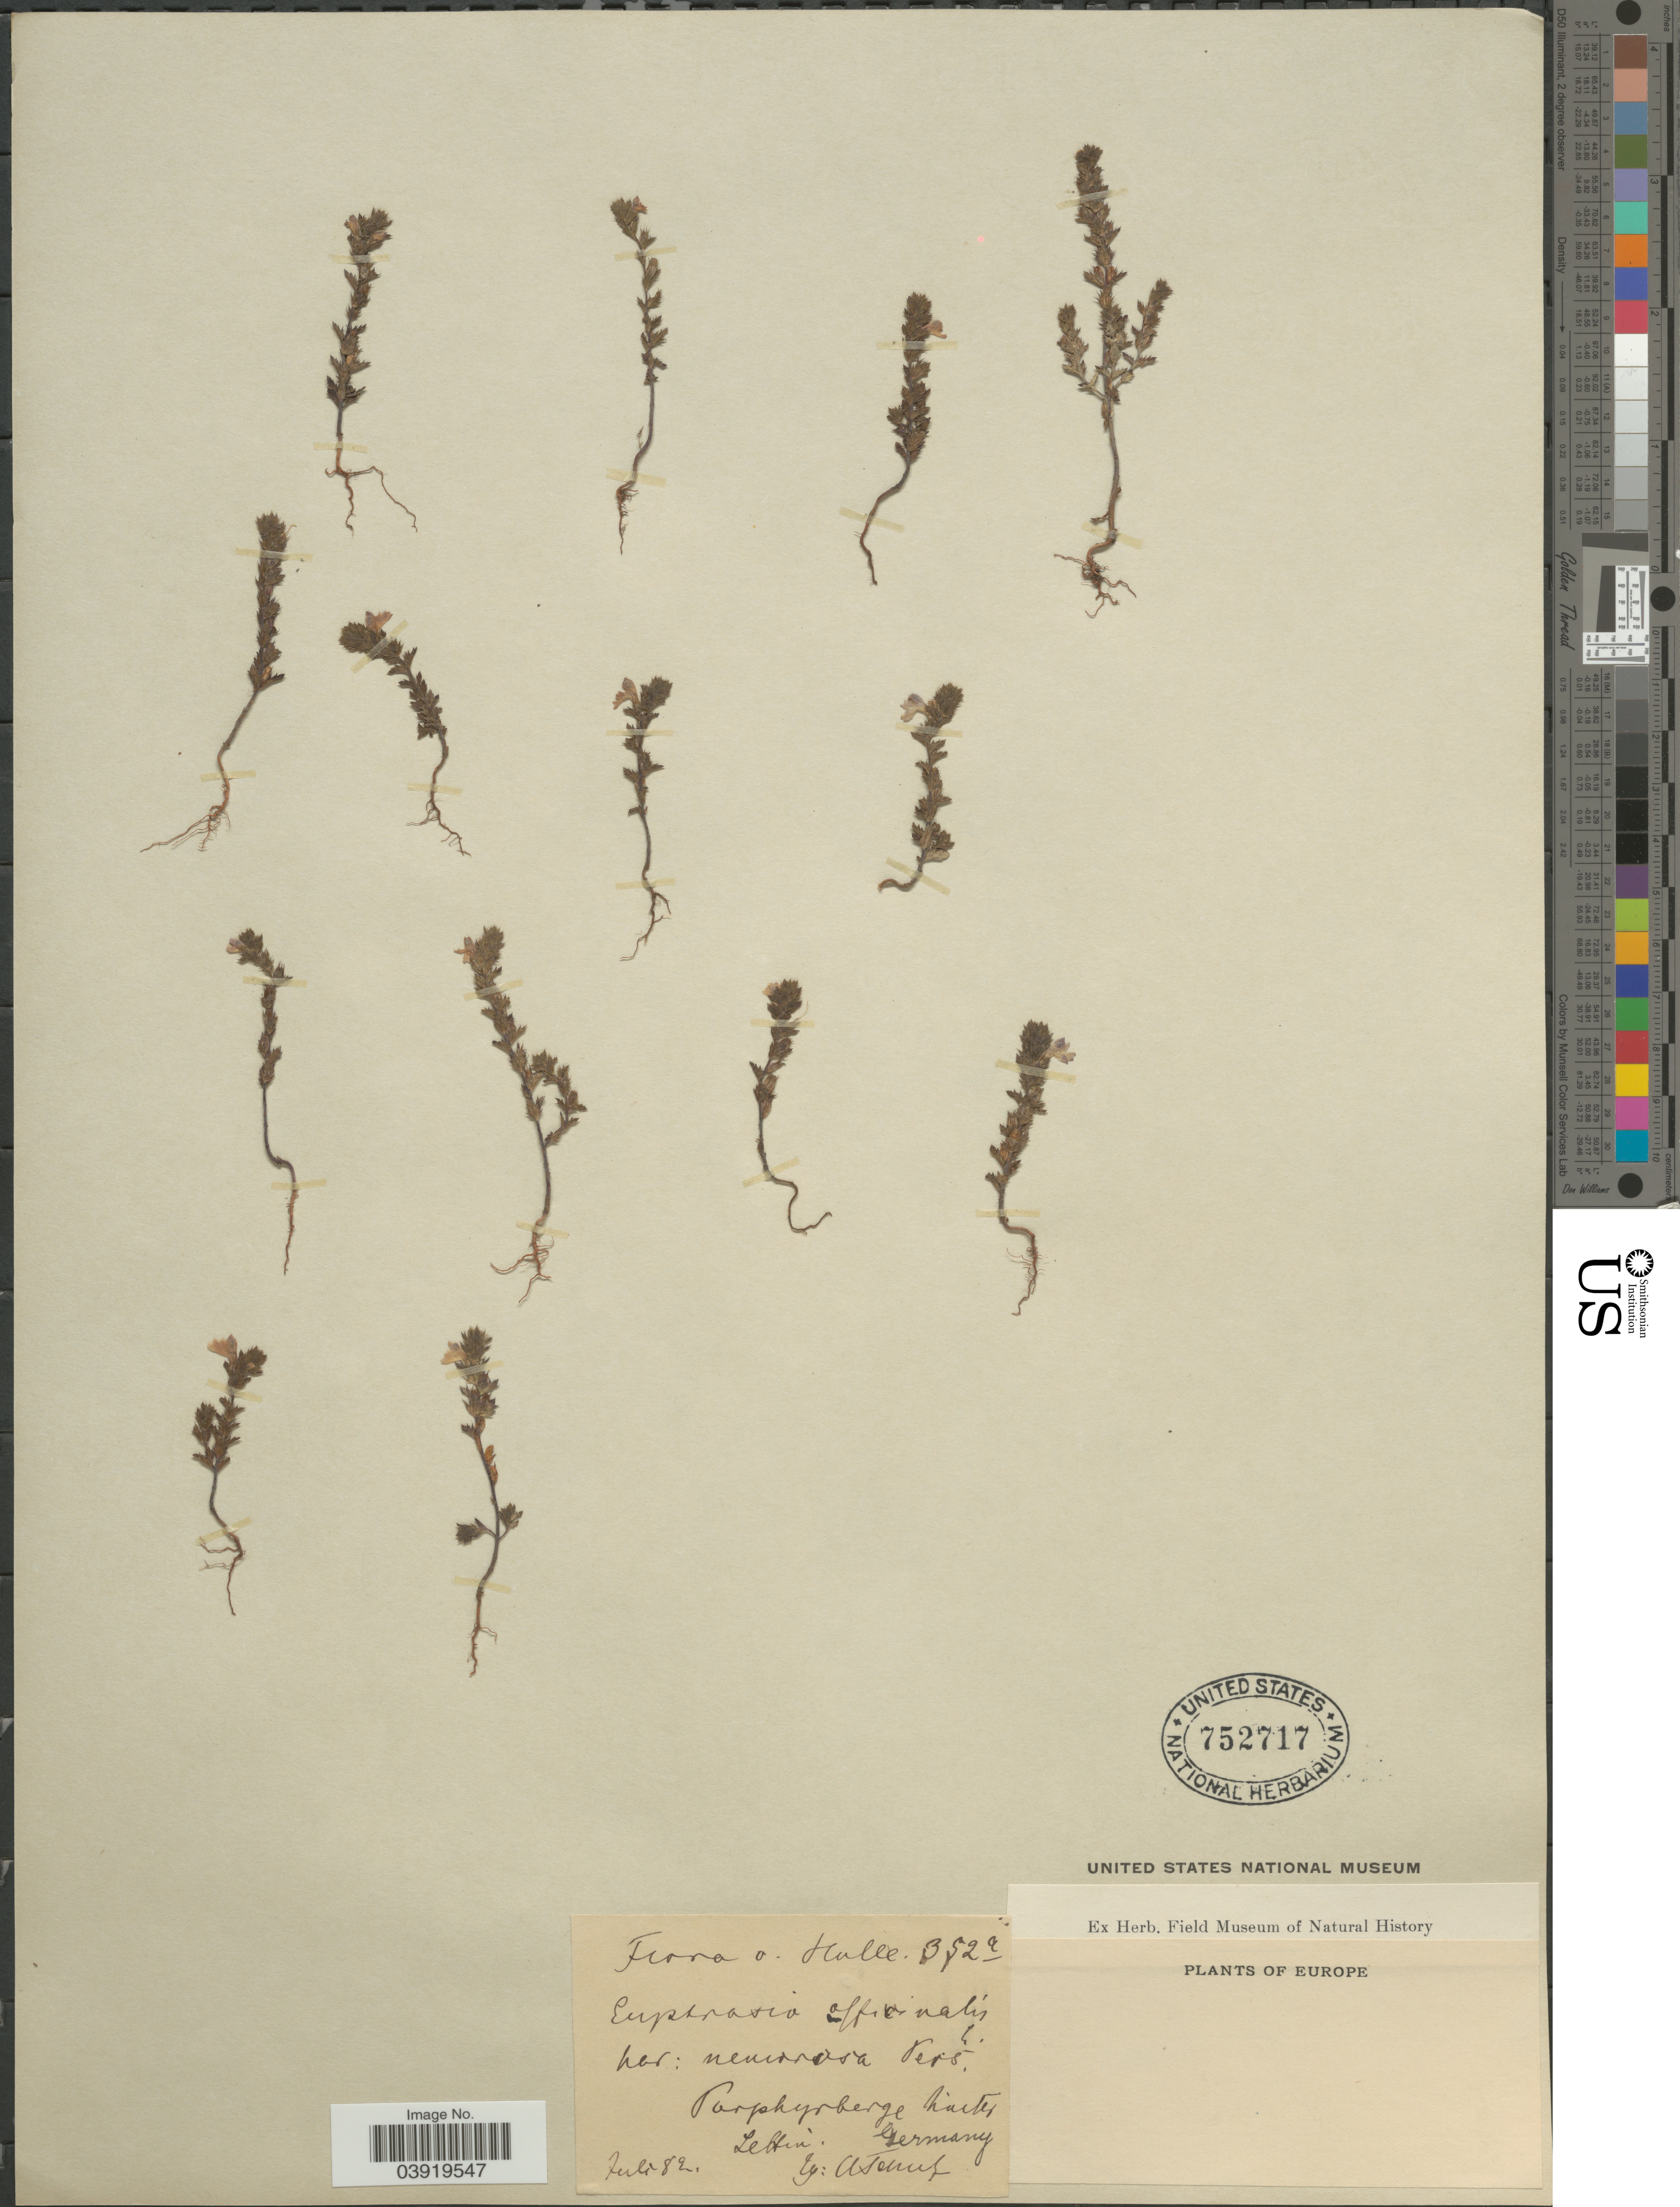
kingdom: Plantae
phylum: Tracheophyta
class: Magnoliopsida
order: Lamiales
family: Orobanchaceae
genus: Euphrasia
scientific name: Euphrasia officinalis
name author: L.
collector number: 352a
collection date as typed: Transcribed d/m/y: /7/82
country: Germany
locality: Hulle. Parphyrberge hautes Leltin.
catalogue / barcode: US 752717